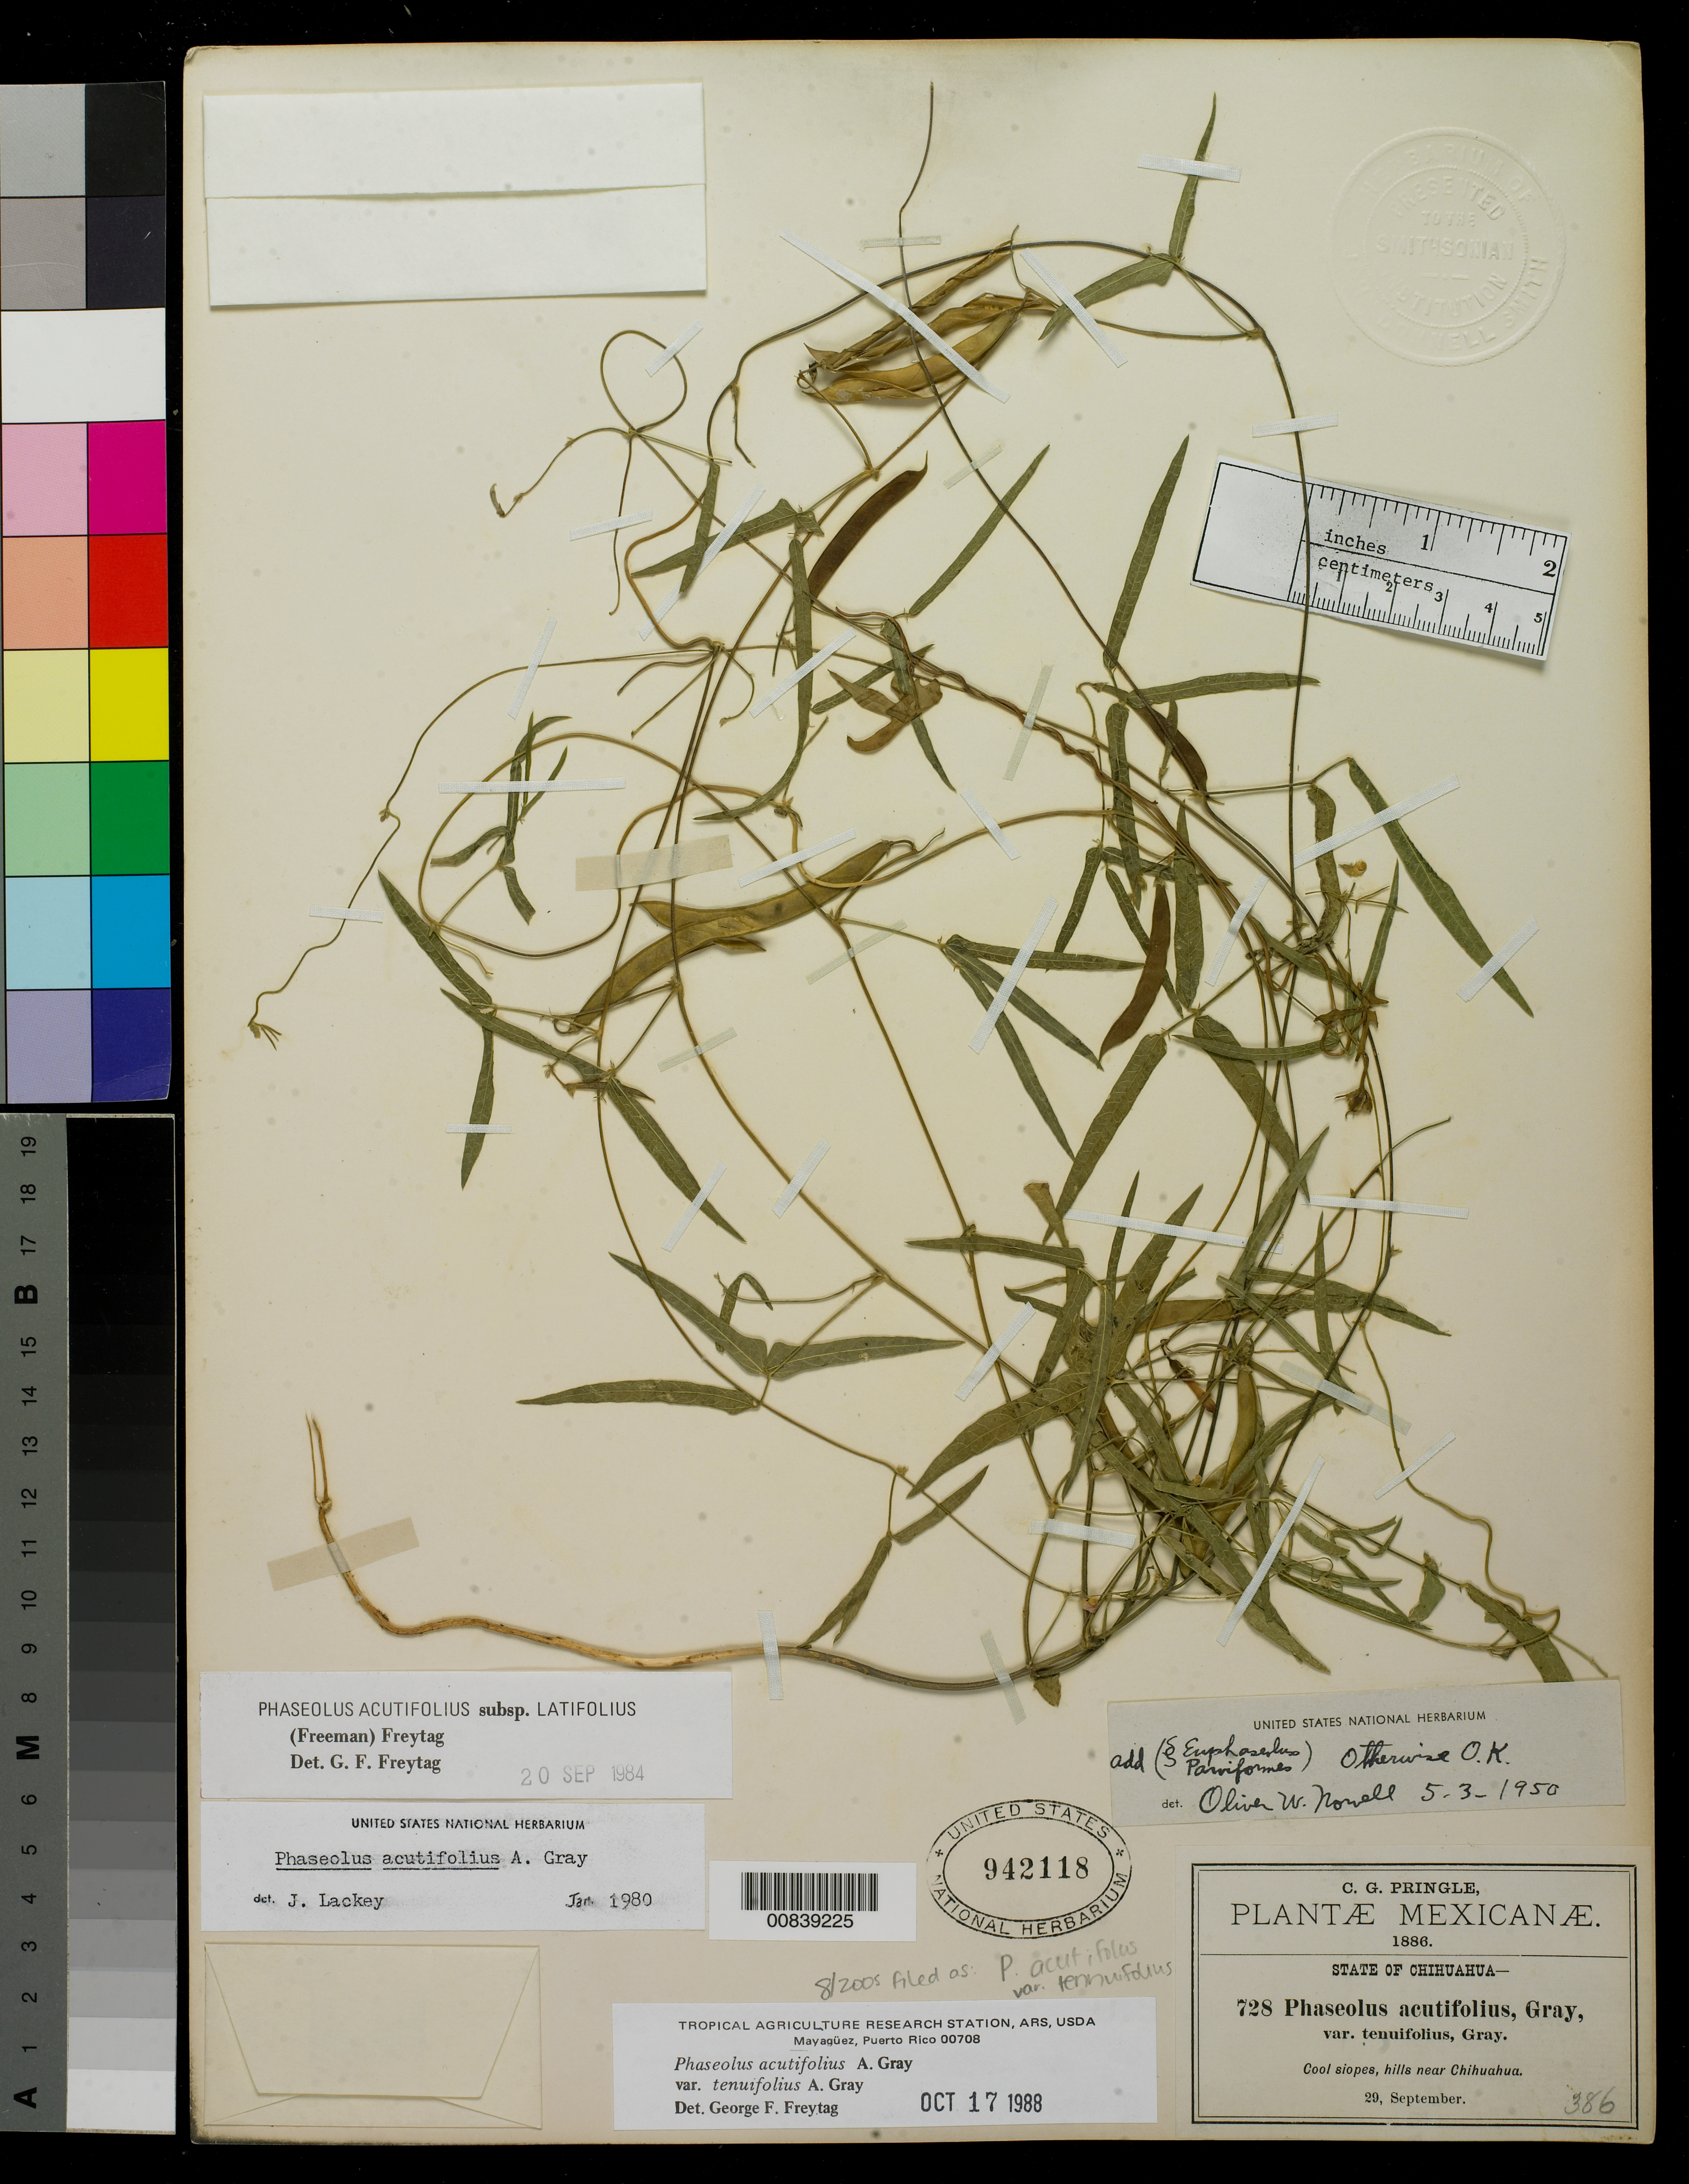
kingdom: Plantae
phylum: Tracheophyta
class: Magnoliopsida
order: Fabales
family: Fabaceae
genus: Phaseolus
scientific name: Phaseolus acutifolius var. tenuifolius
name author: A. Gray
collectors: C. G. Pringle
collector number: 728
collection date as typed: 29 Sep 1886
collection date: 1886-09-29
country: Mexico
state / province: Chihuahua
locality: Hills near Chihuahua.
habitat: Cool slopes.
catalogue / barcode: US 942118